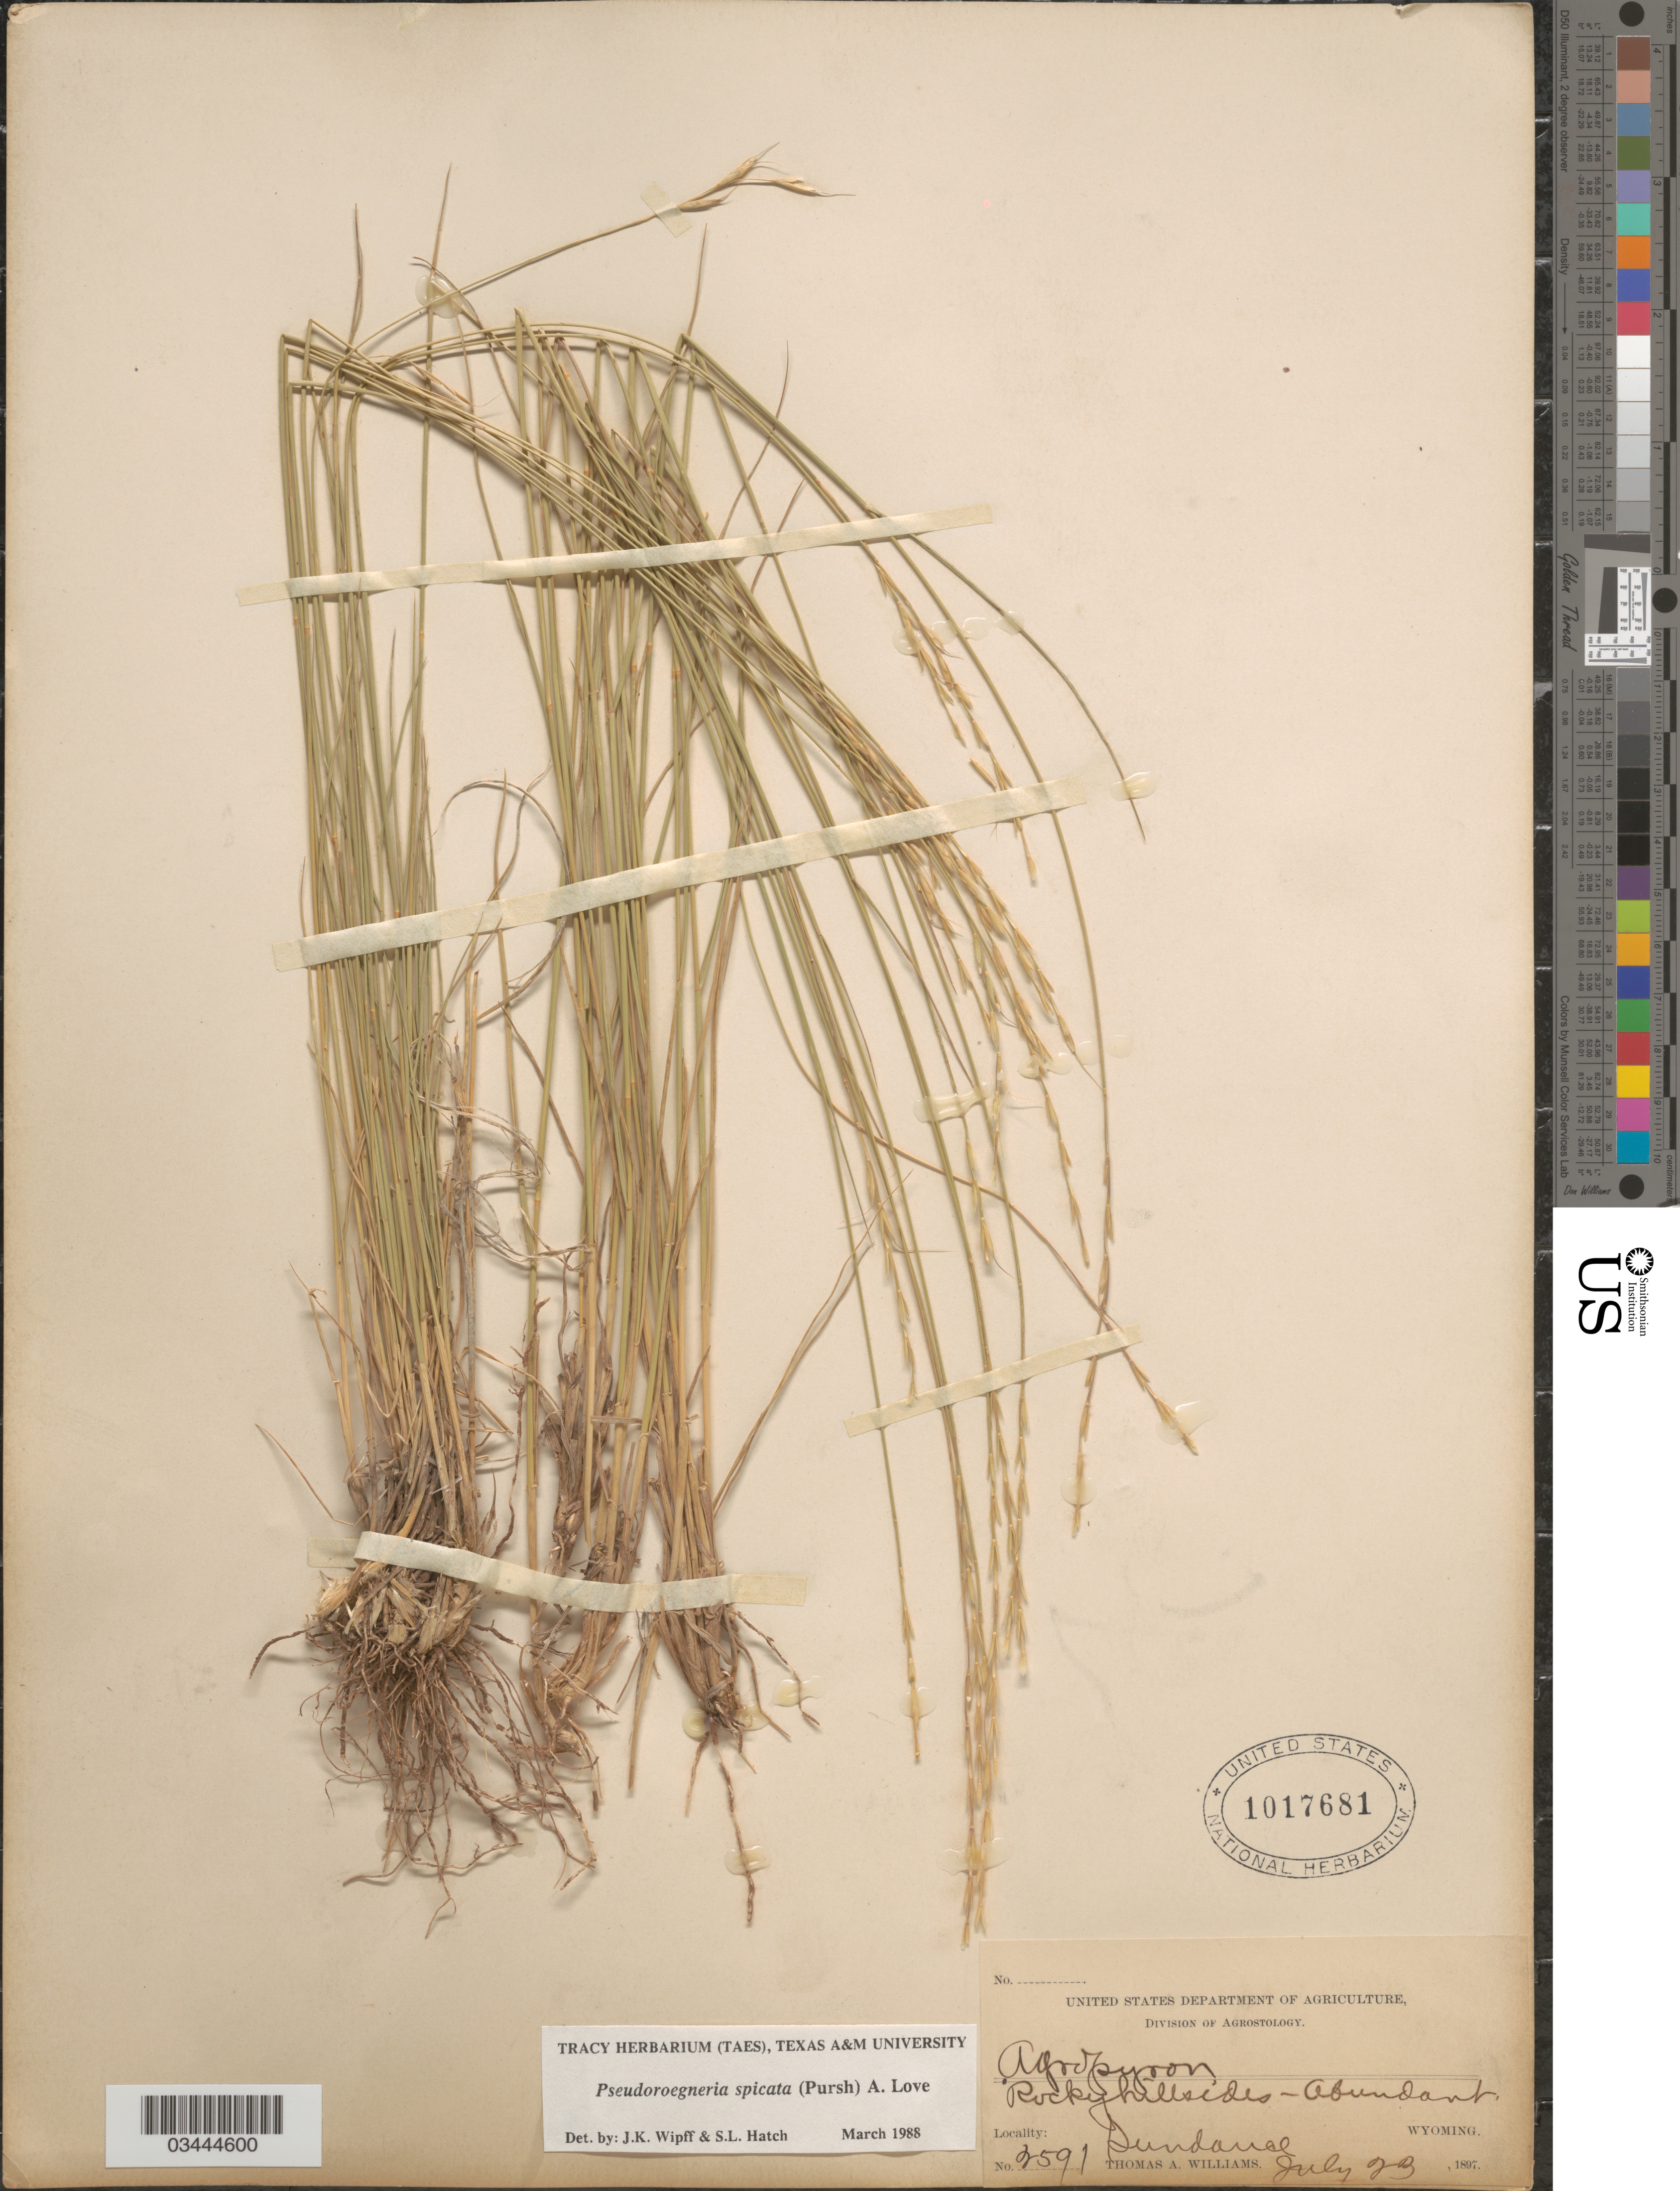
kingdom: Plantae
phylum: Tracheophyta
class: Liliopsida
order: Poales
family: Poaceae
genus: Pseudoroegneria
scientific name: Pseudoroegneria spicata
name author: (Pursh) Á. Löve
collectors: T. A. Williams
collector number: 2591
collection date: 1897-07-23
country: United States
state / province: Wyoming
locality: Sundance.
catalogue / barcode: US 1017681